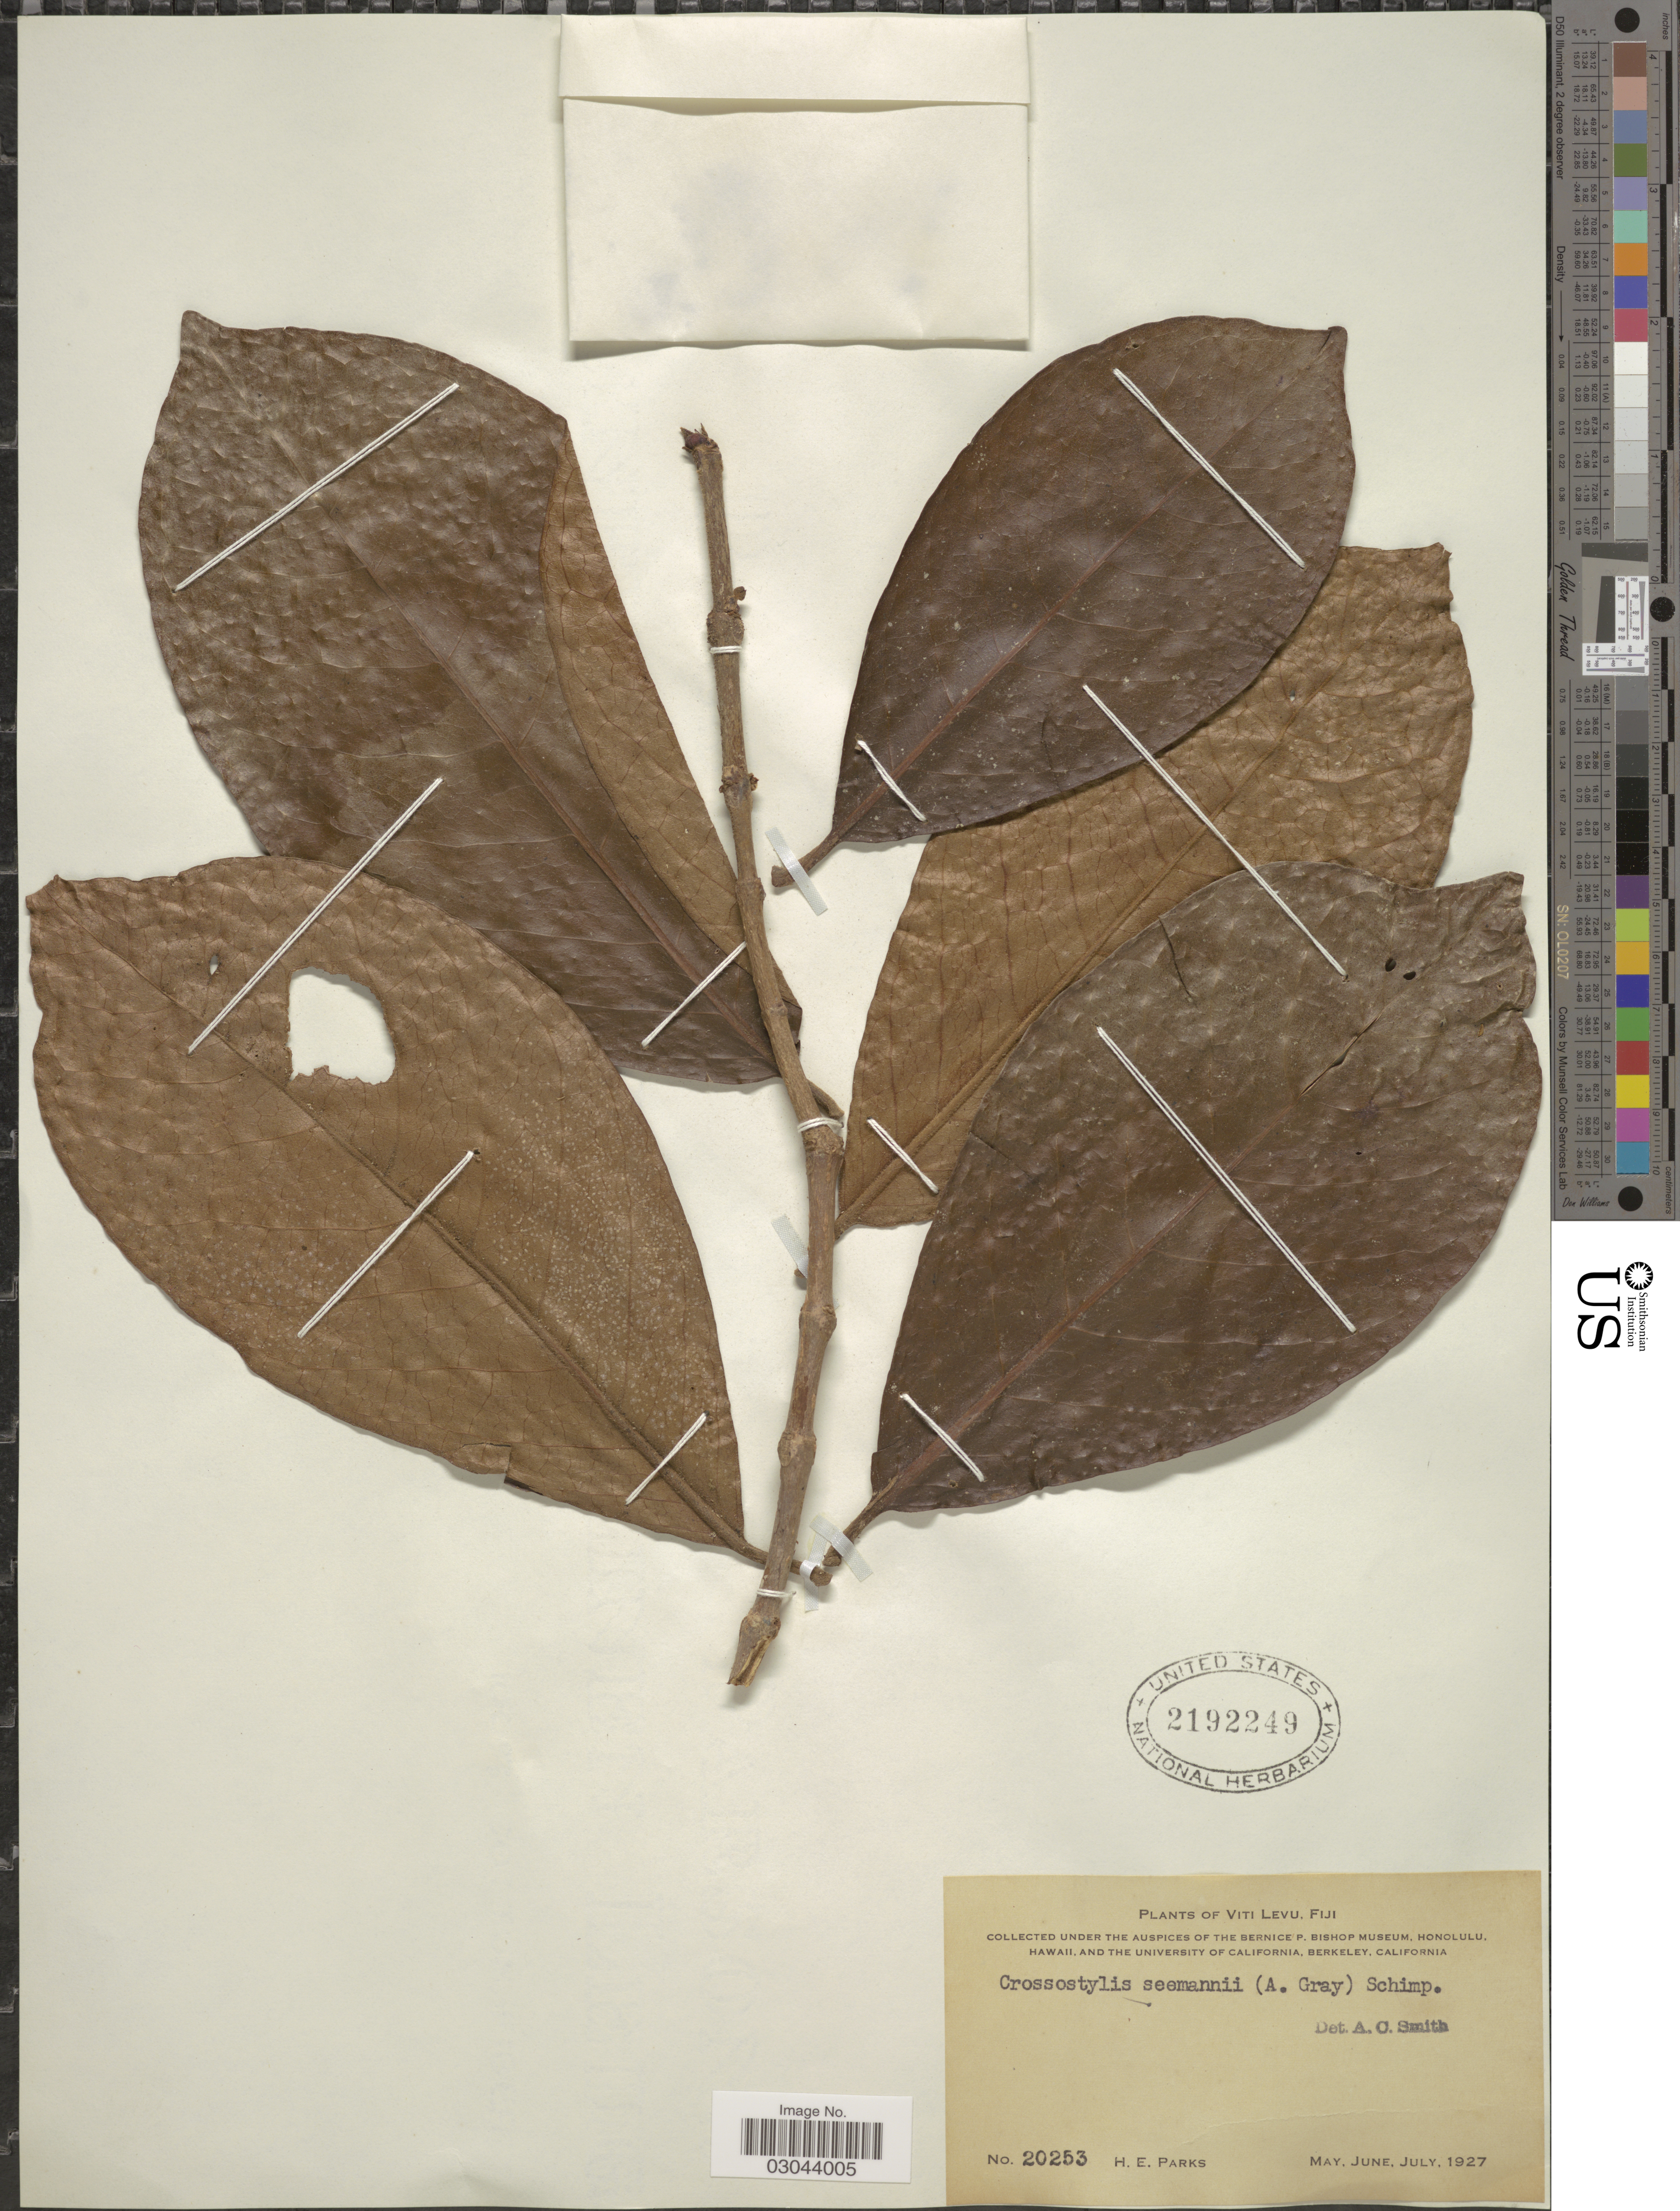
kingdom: Plantae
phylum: Tracheophyta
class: Magnoliopsida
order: Malpighiales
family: Rhizophoraceae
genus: Crossostylis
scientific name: Crossostylis seemannii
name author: (A. Gray) A. Schimp.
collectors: H. E. Parks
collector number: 20253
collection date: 1927-05/1927-07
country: Fiji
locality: Viti Levu.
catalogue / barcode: US 2192249